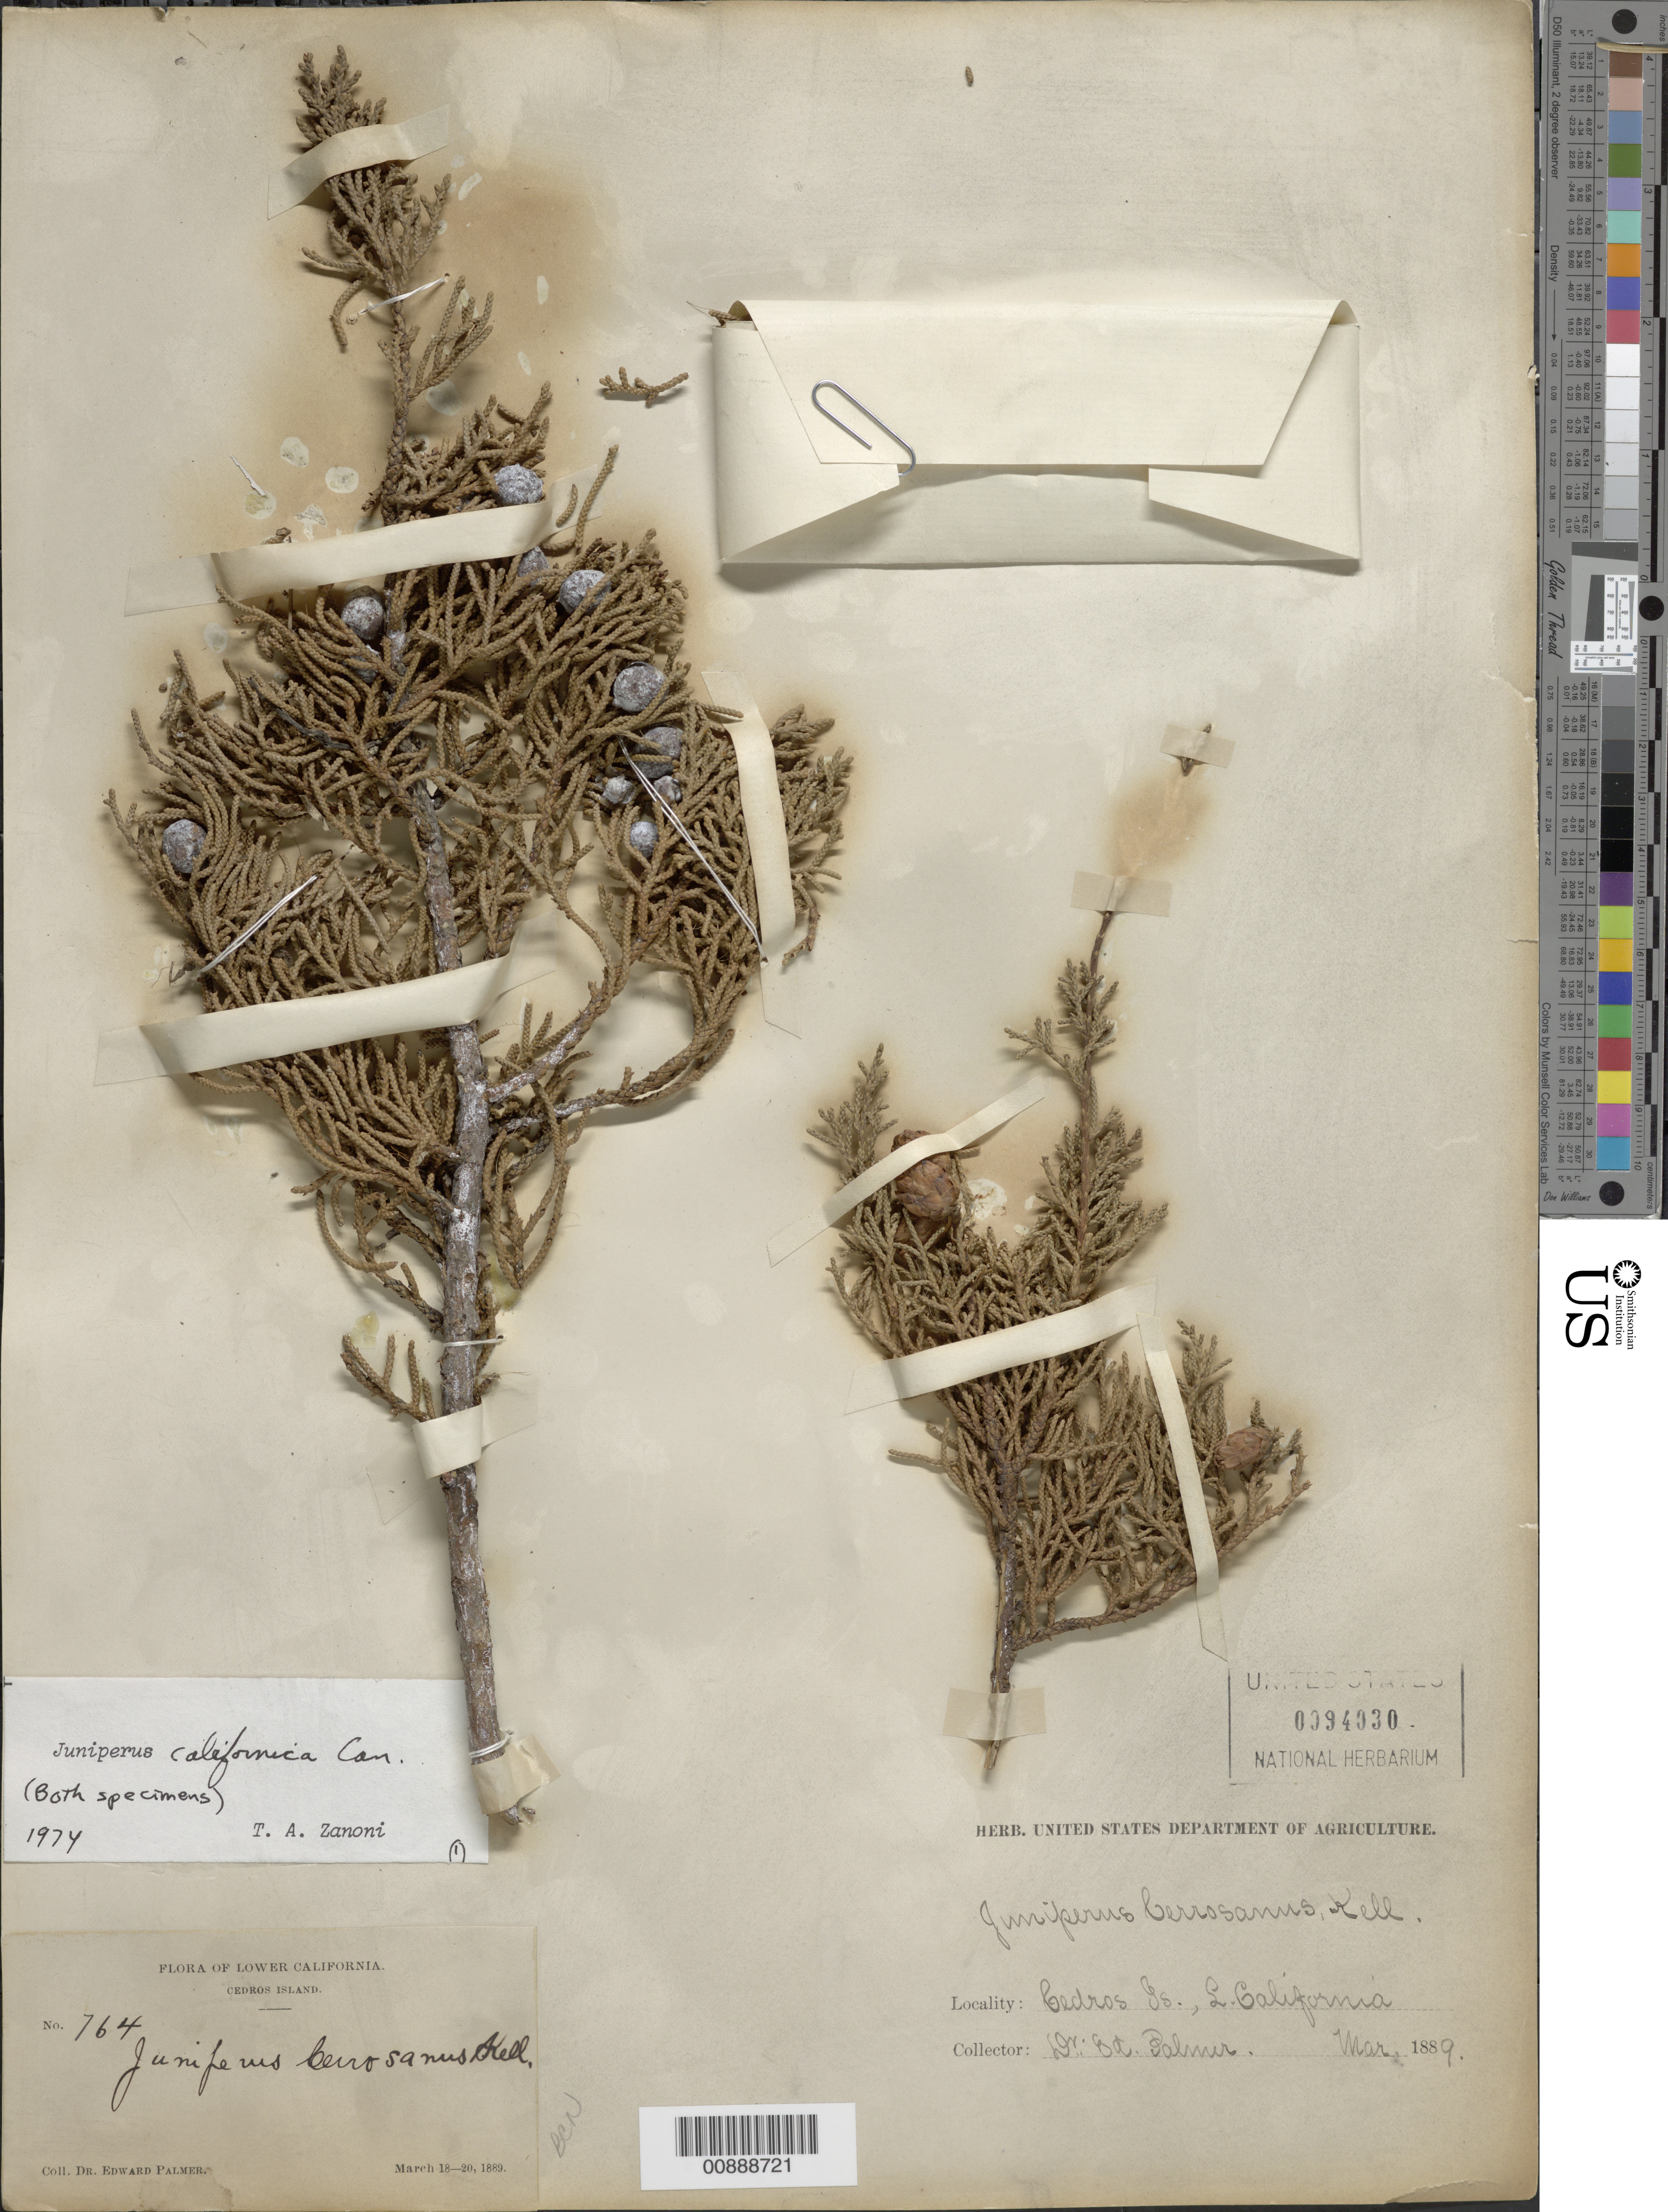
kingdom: Plantae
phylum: Tracheophyta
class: Pinopsida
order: Pinales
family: Cupressaceae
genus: Juniperus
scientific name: Juniperus californica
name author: Carrière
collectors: E. Palmer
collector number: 764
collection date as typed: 18 Mar 1889 to 20 Mar 1889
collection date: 1889-03-18/1889-03-20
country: Mexico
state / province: Baja California Norte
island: Cedros I.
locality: Cedros Island, Baja California.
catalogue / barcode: US 94030